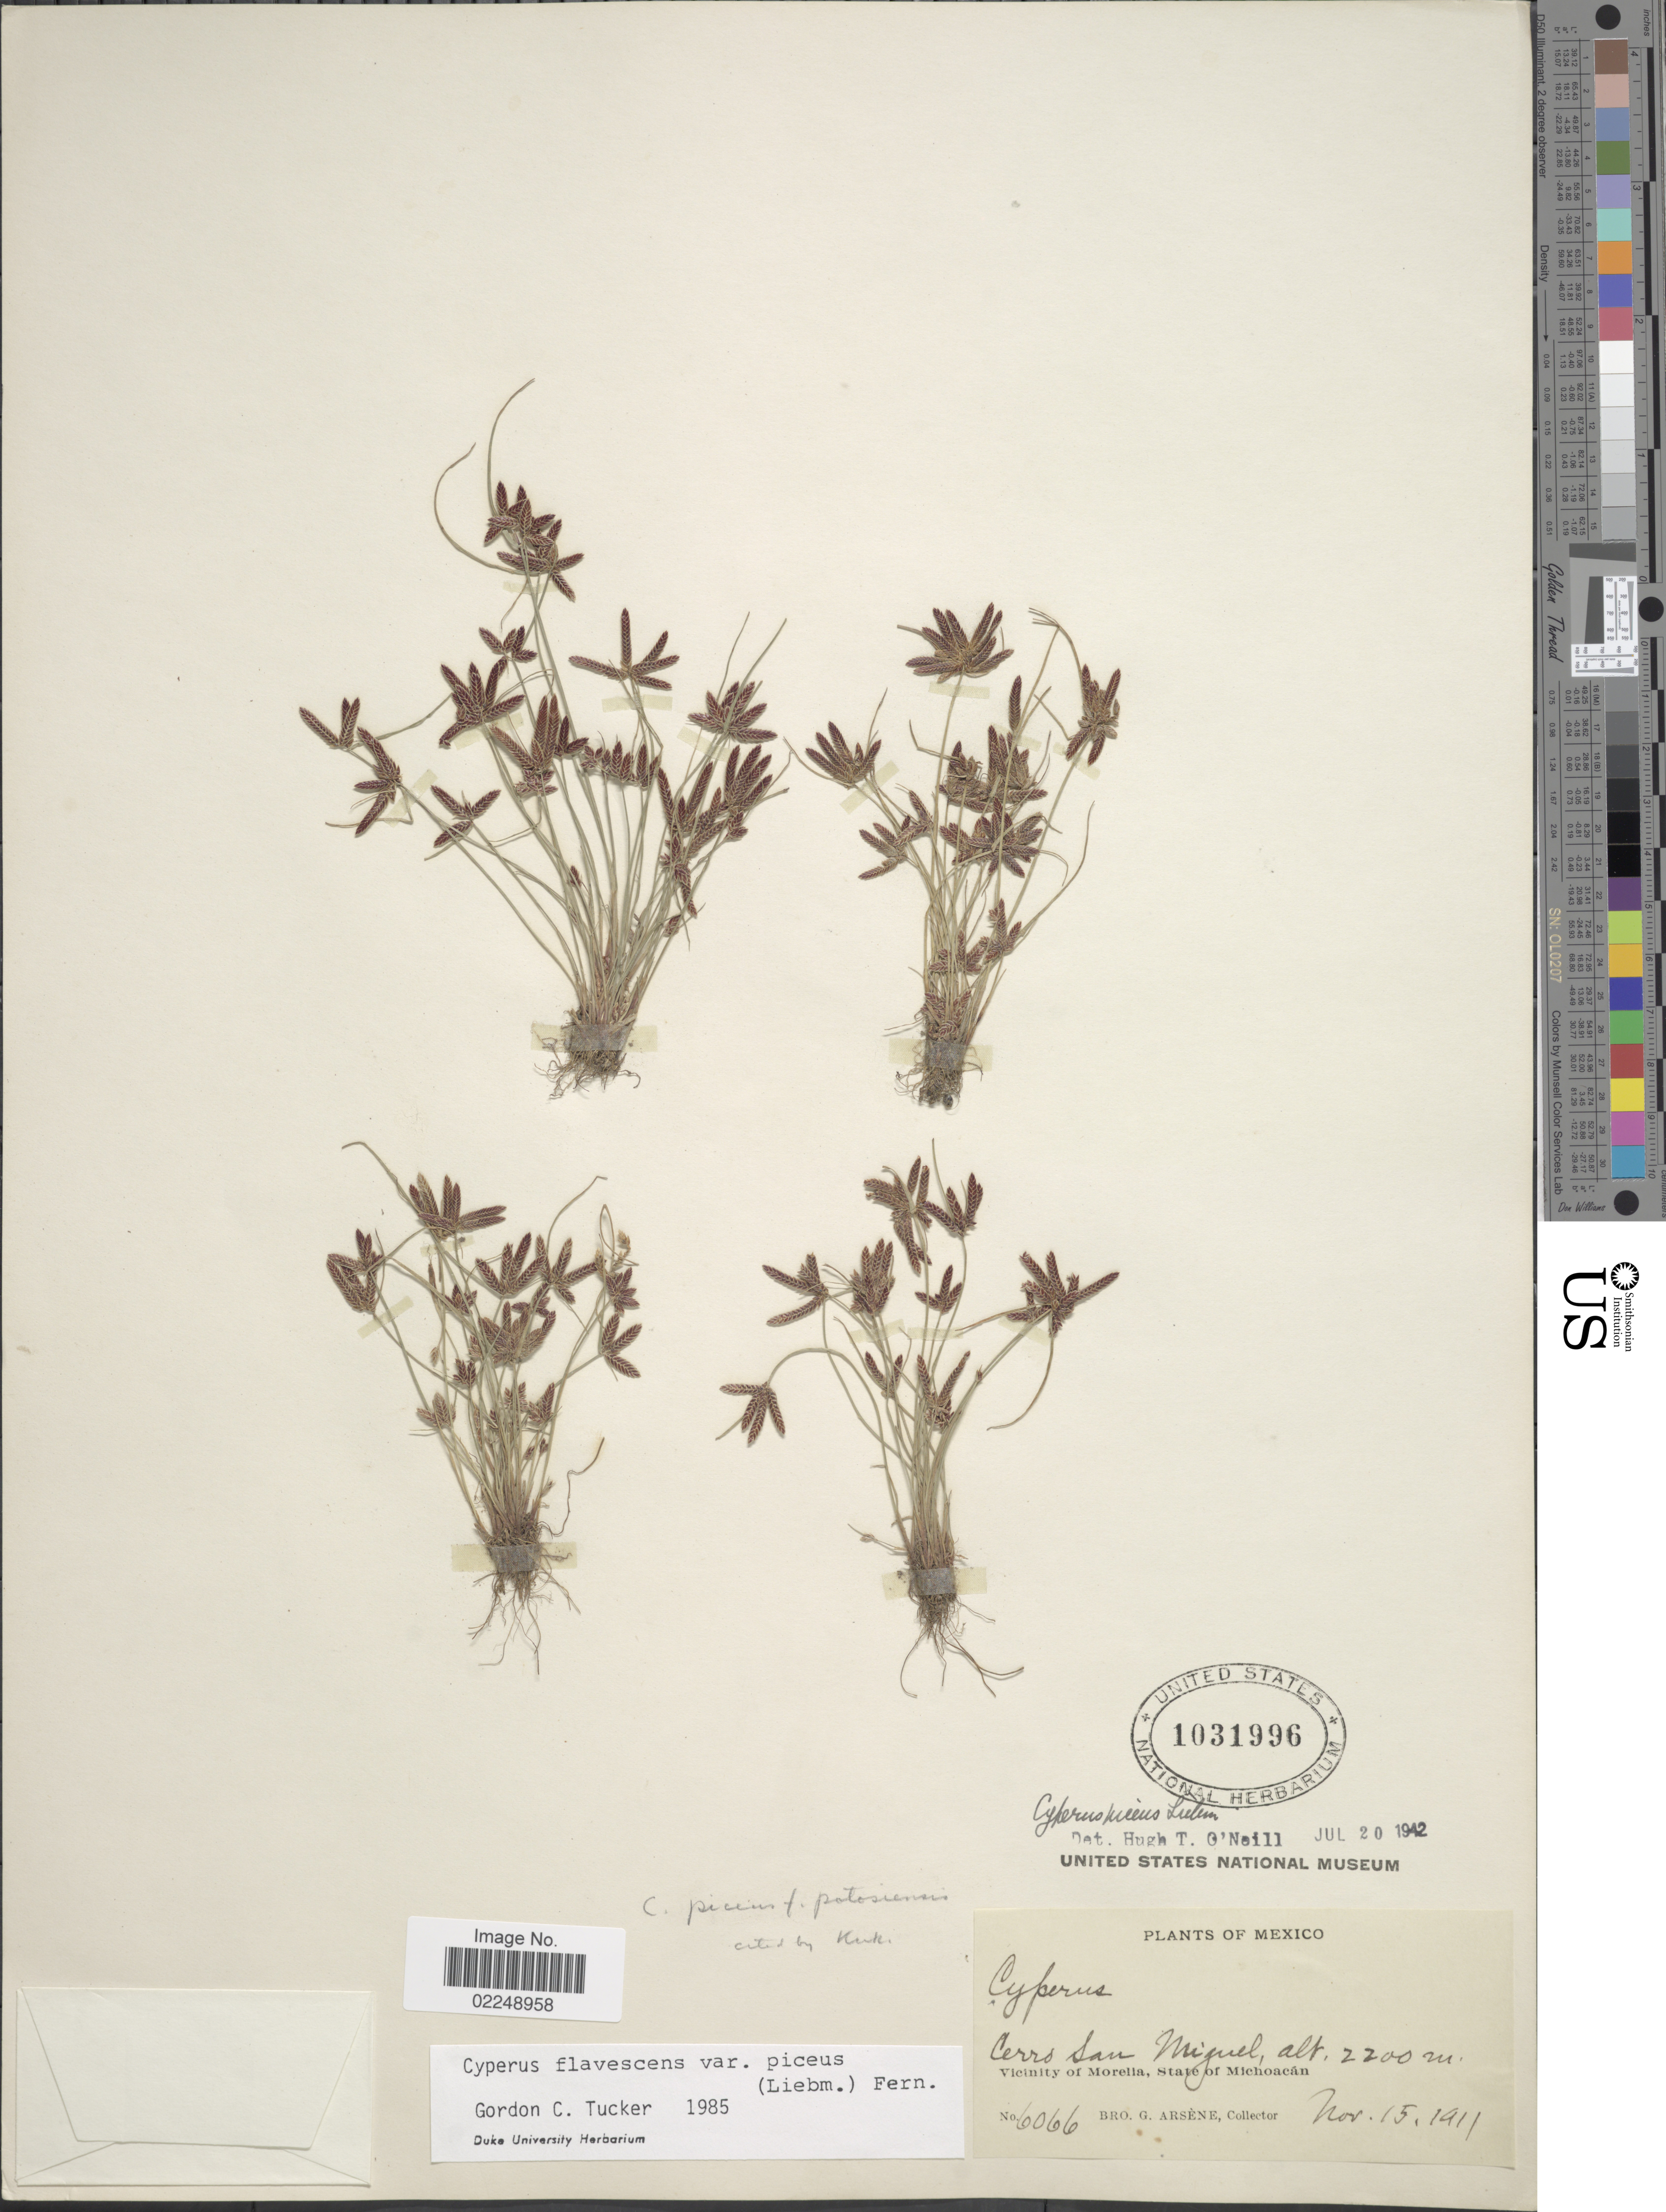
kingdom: Plantae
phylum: Tracheophyta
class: Liliopsida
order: Poales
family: Cyperaceae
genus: Cyperus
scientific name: Cyperus flavescens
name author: L.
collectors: Bro. G. Arsène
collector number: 6066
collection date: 1911-11-15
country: Mexico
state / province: Michoacán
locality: Cerro San Miguel, Vicinity of Morelia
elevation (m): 2200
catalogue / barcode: US 1031996